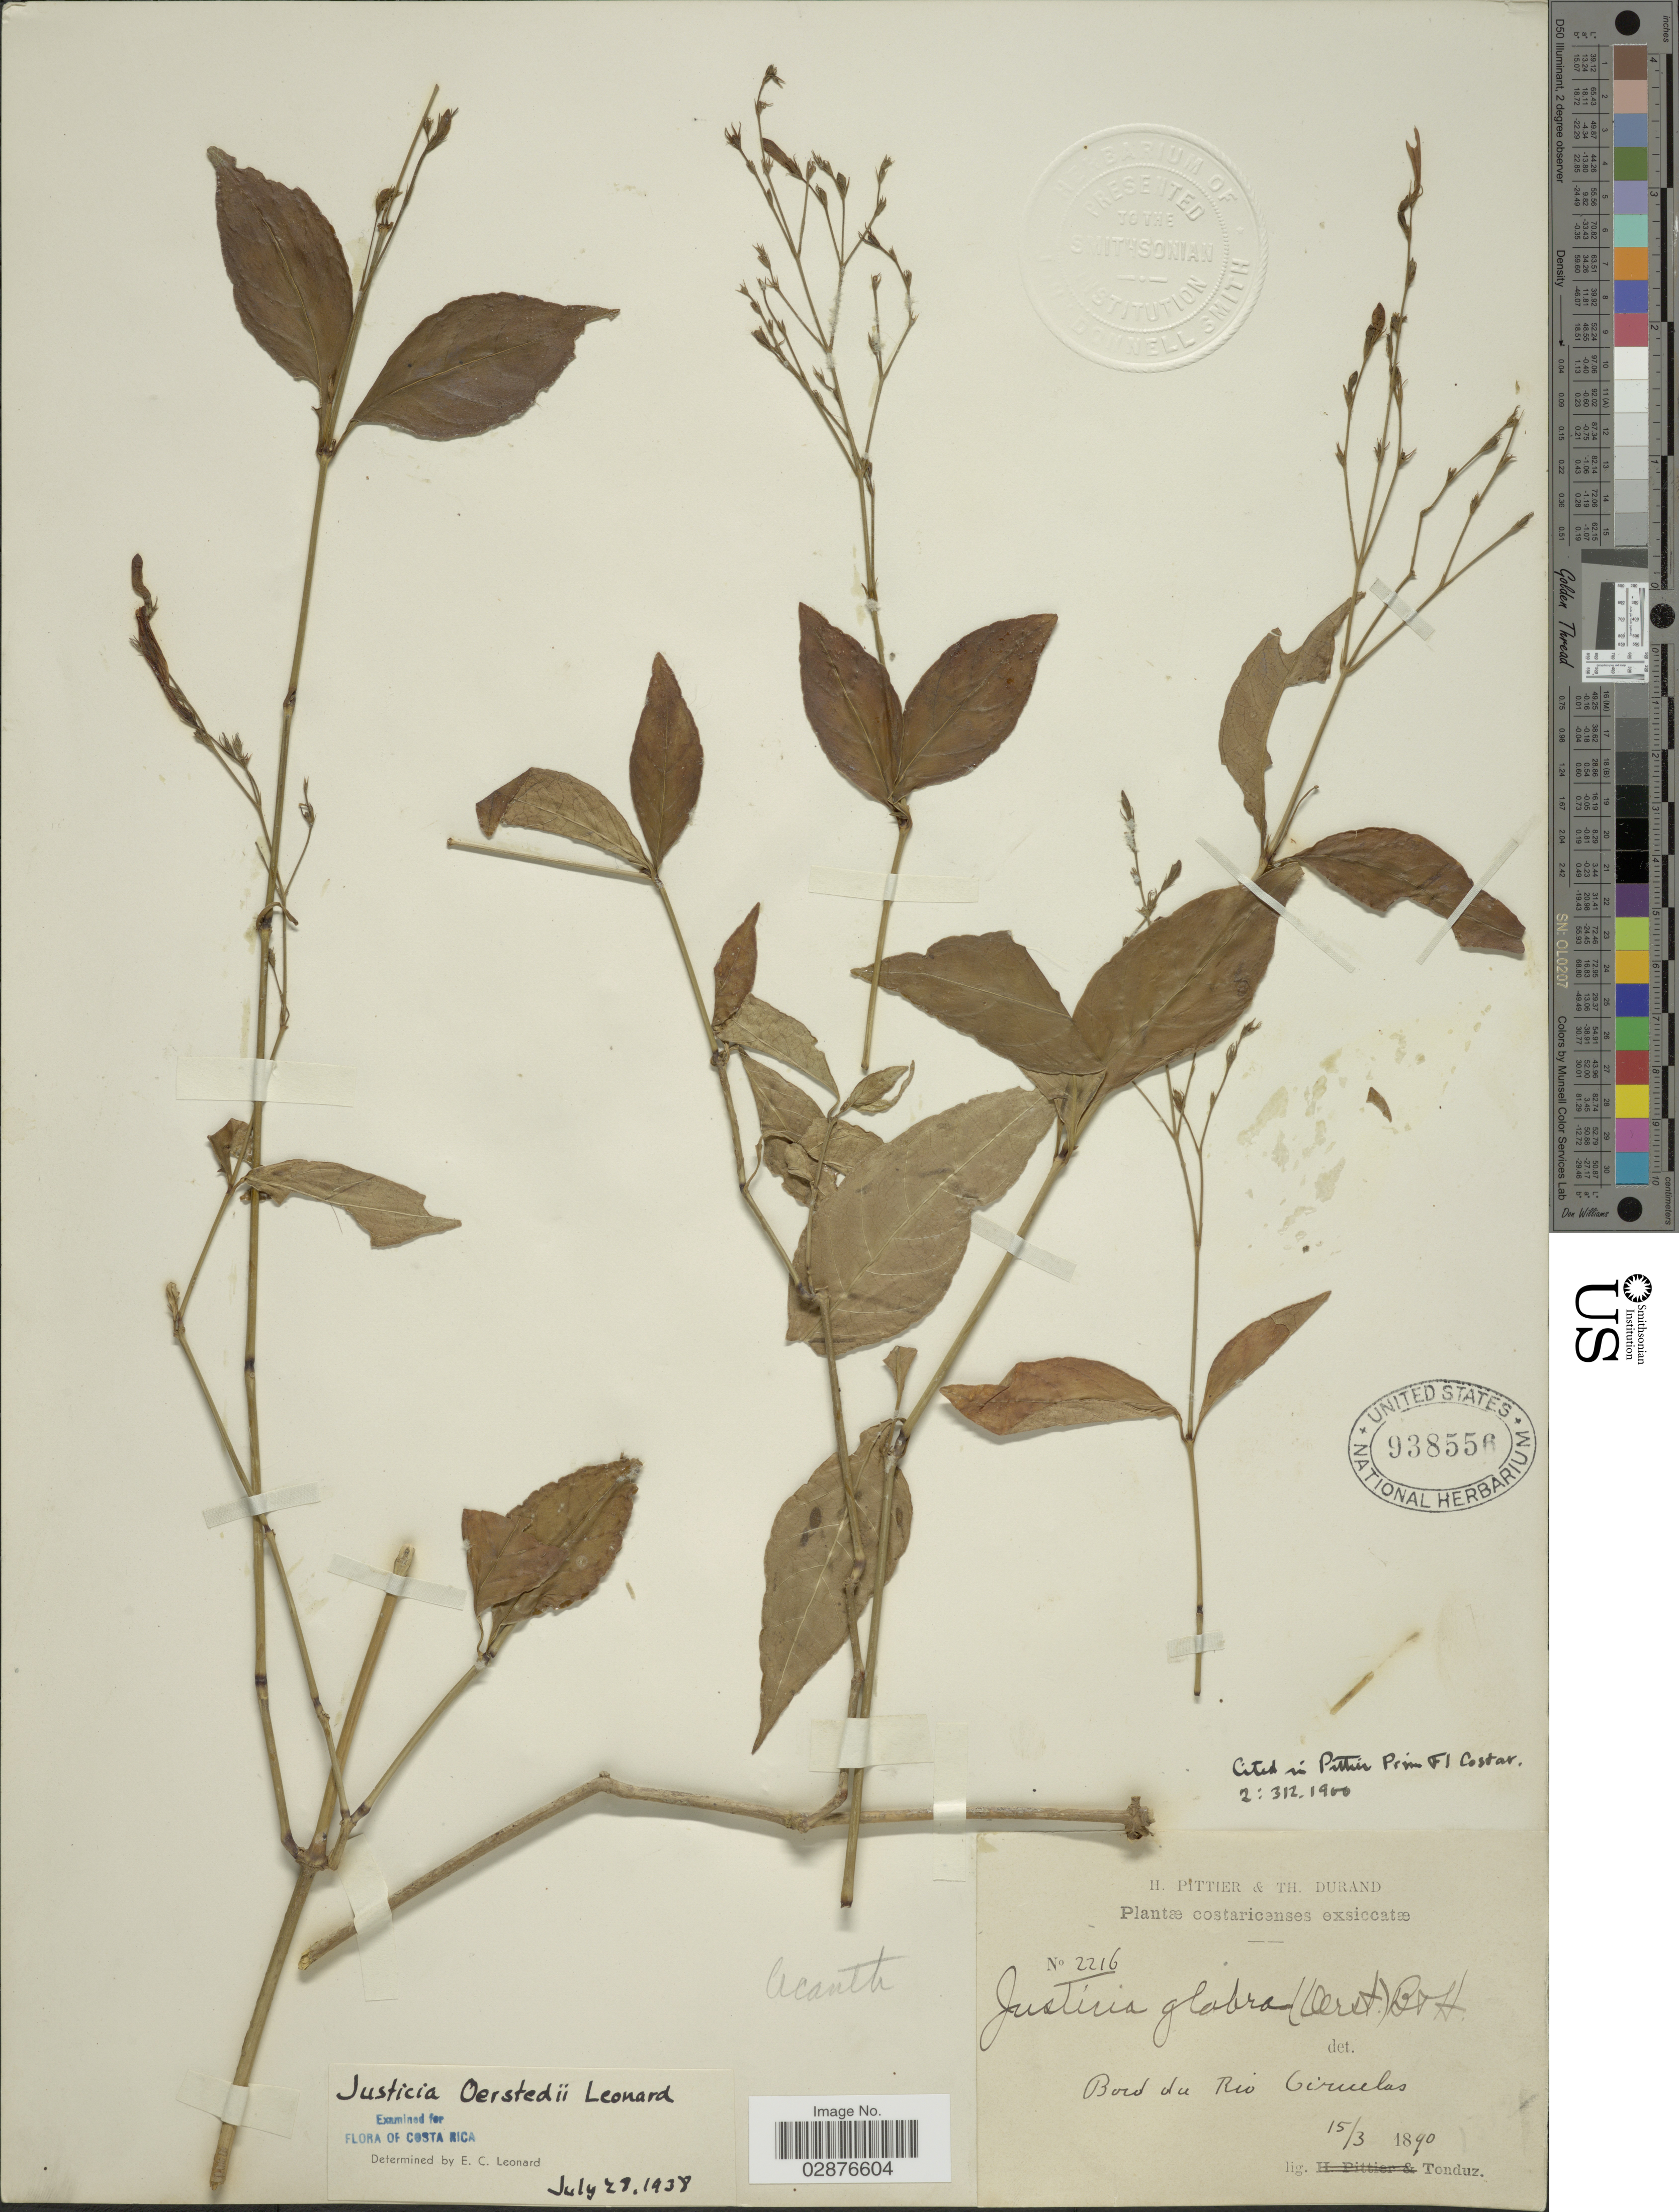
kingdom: Plantae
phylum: Tracheophyta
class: Magnoliopsida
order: Lamiales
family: Acanthaceae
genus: Justicia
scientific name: Justicia oerstedii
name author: Leonard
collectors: Tonduz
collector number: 2216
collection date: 1890-03-15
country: Costa Rica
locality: Bord du Rio Ciruelas.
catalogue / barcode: US 938556